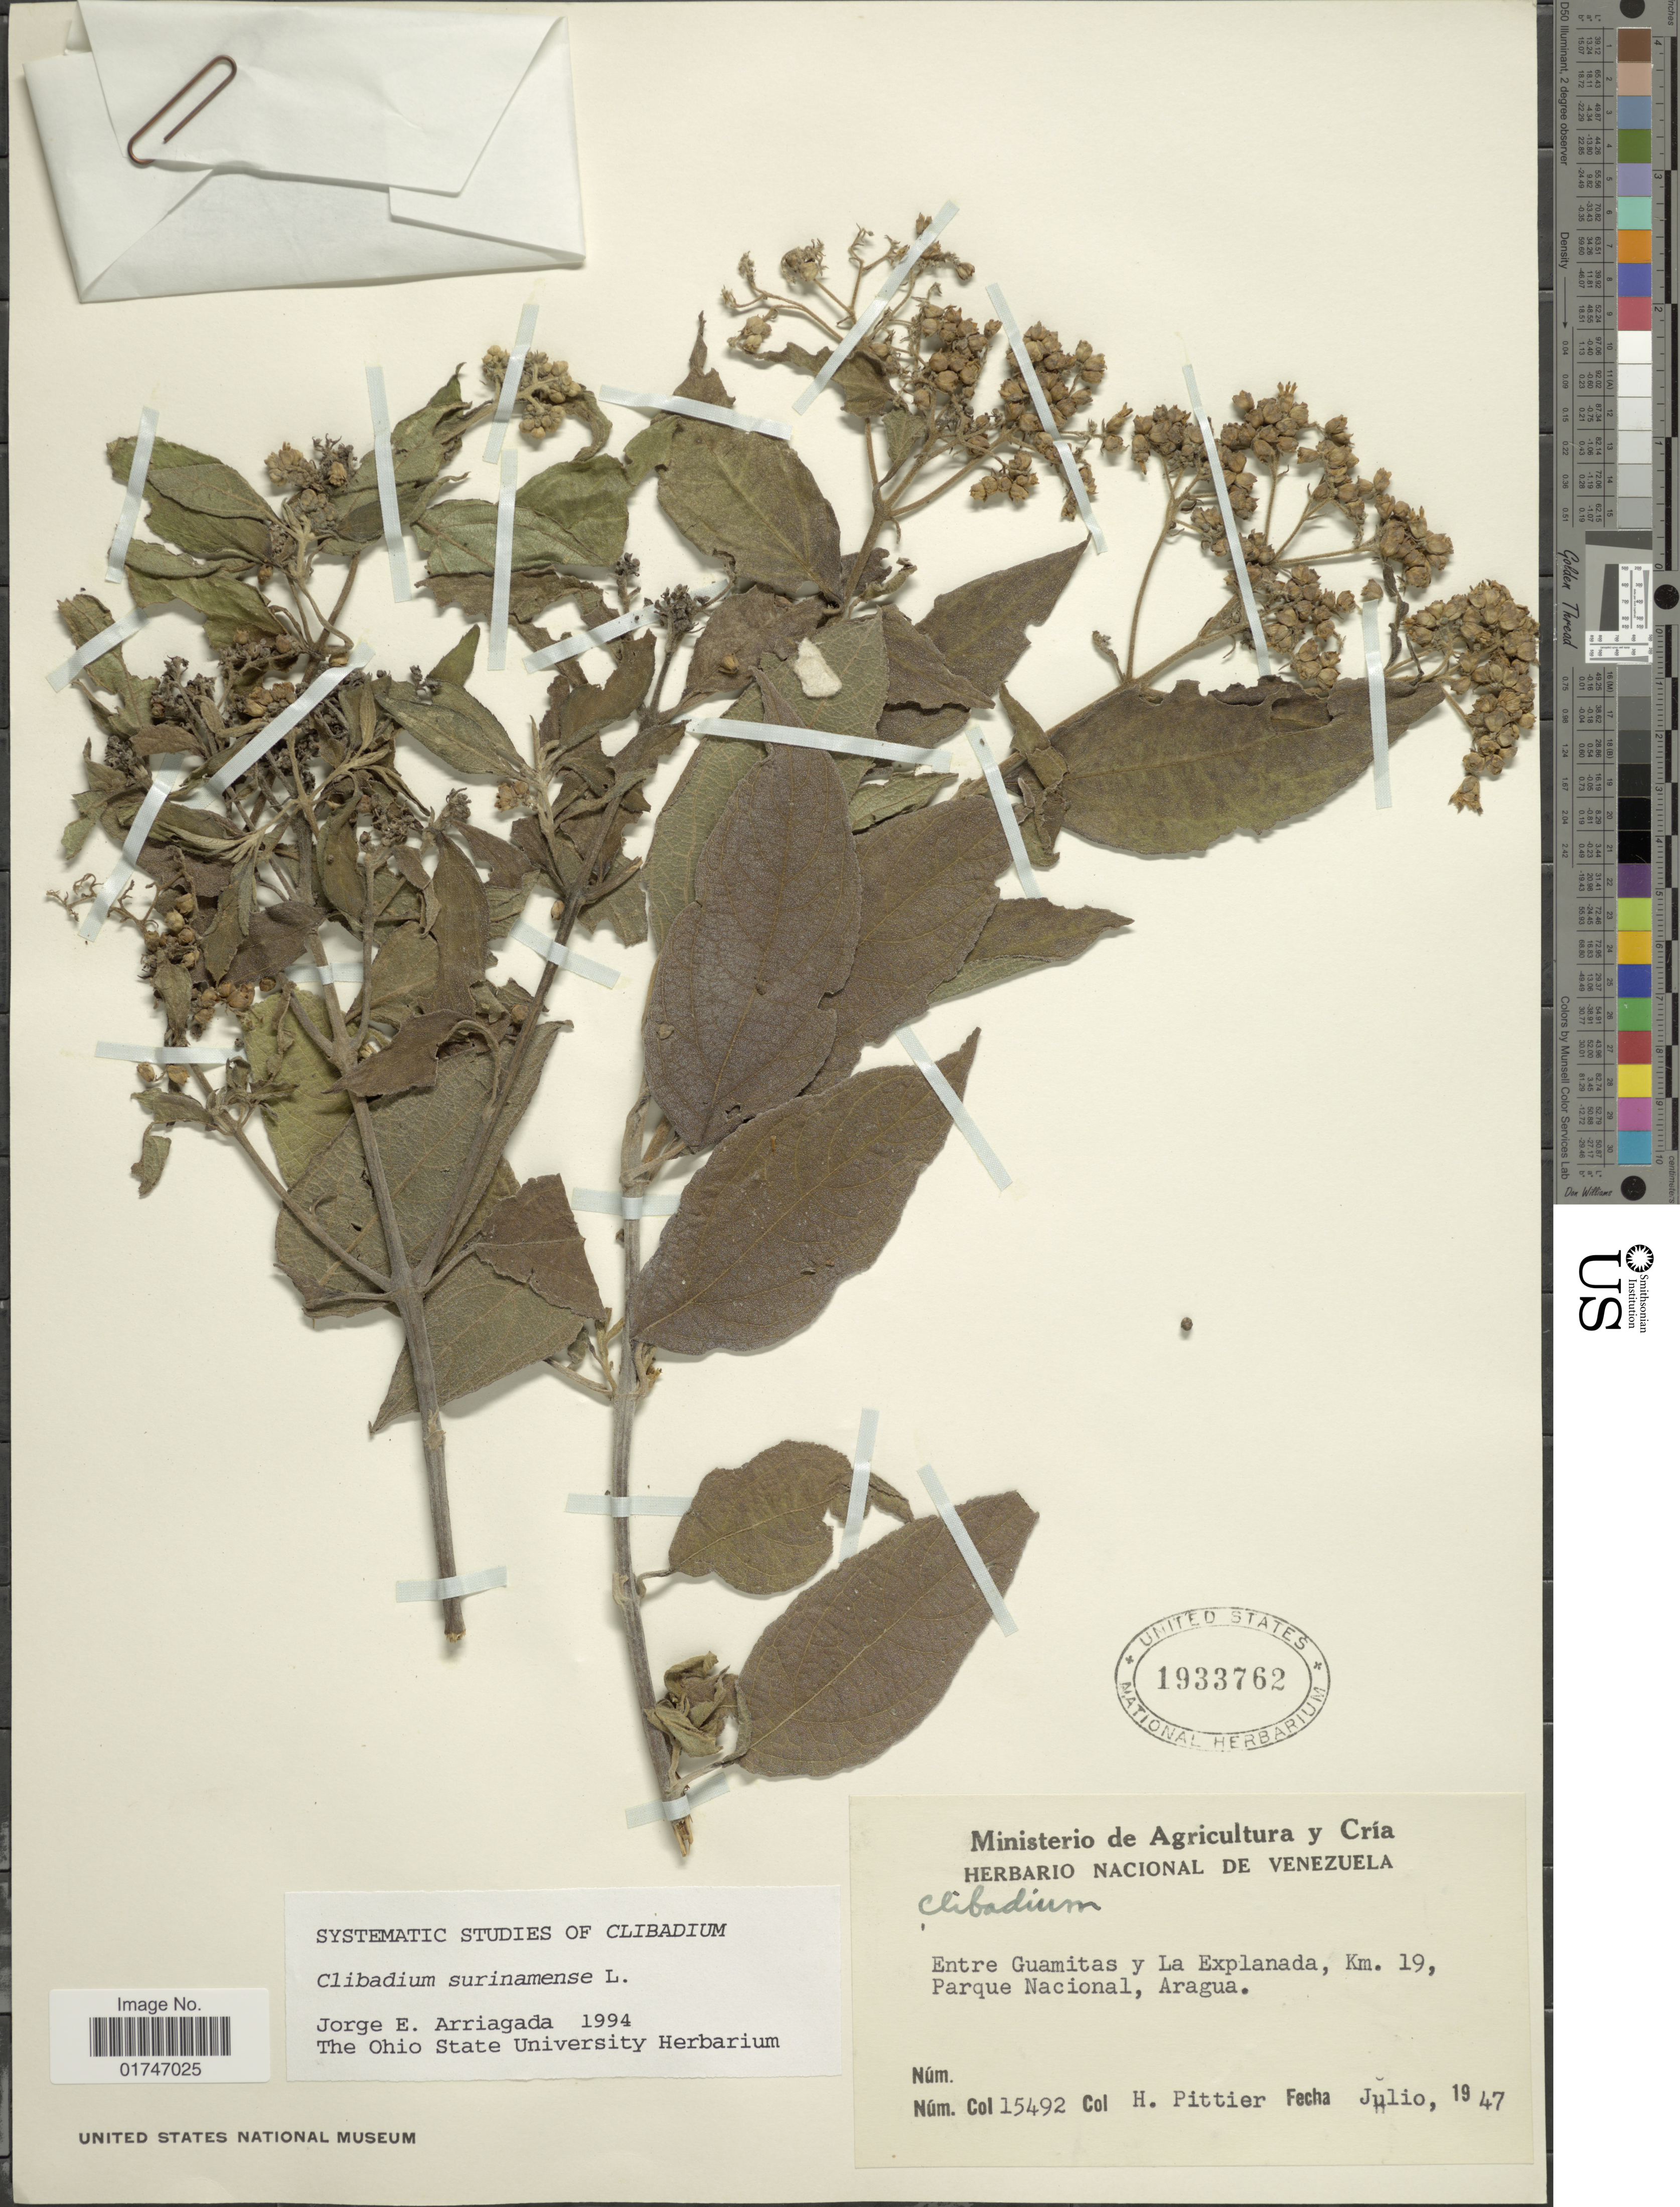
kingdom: Plantae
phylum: Tracheophyta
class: Magnoliopsida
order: Asterales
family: Asteraceae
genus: Clibadium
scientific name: Clibadium surinamense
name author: L.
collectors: H. F. Pittier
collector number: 15492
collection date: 1947-07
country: Venezuela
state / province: Aragua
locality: Entre Guamitas y La Explenada, Km. 19, Parque Nacional, Aragua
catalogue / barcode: US 1933762